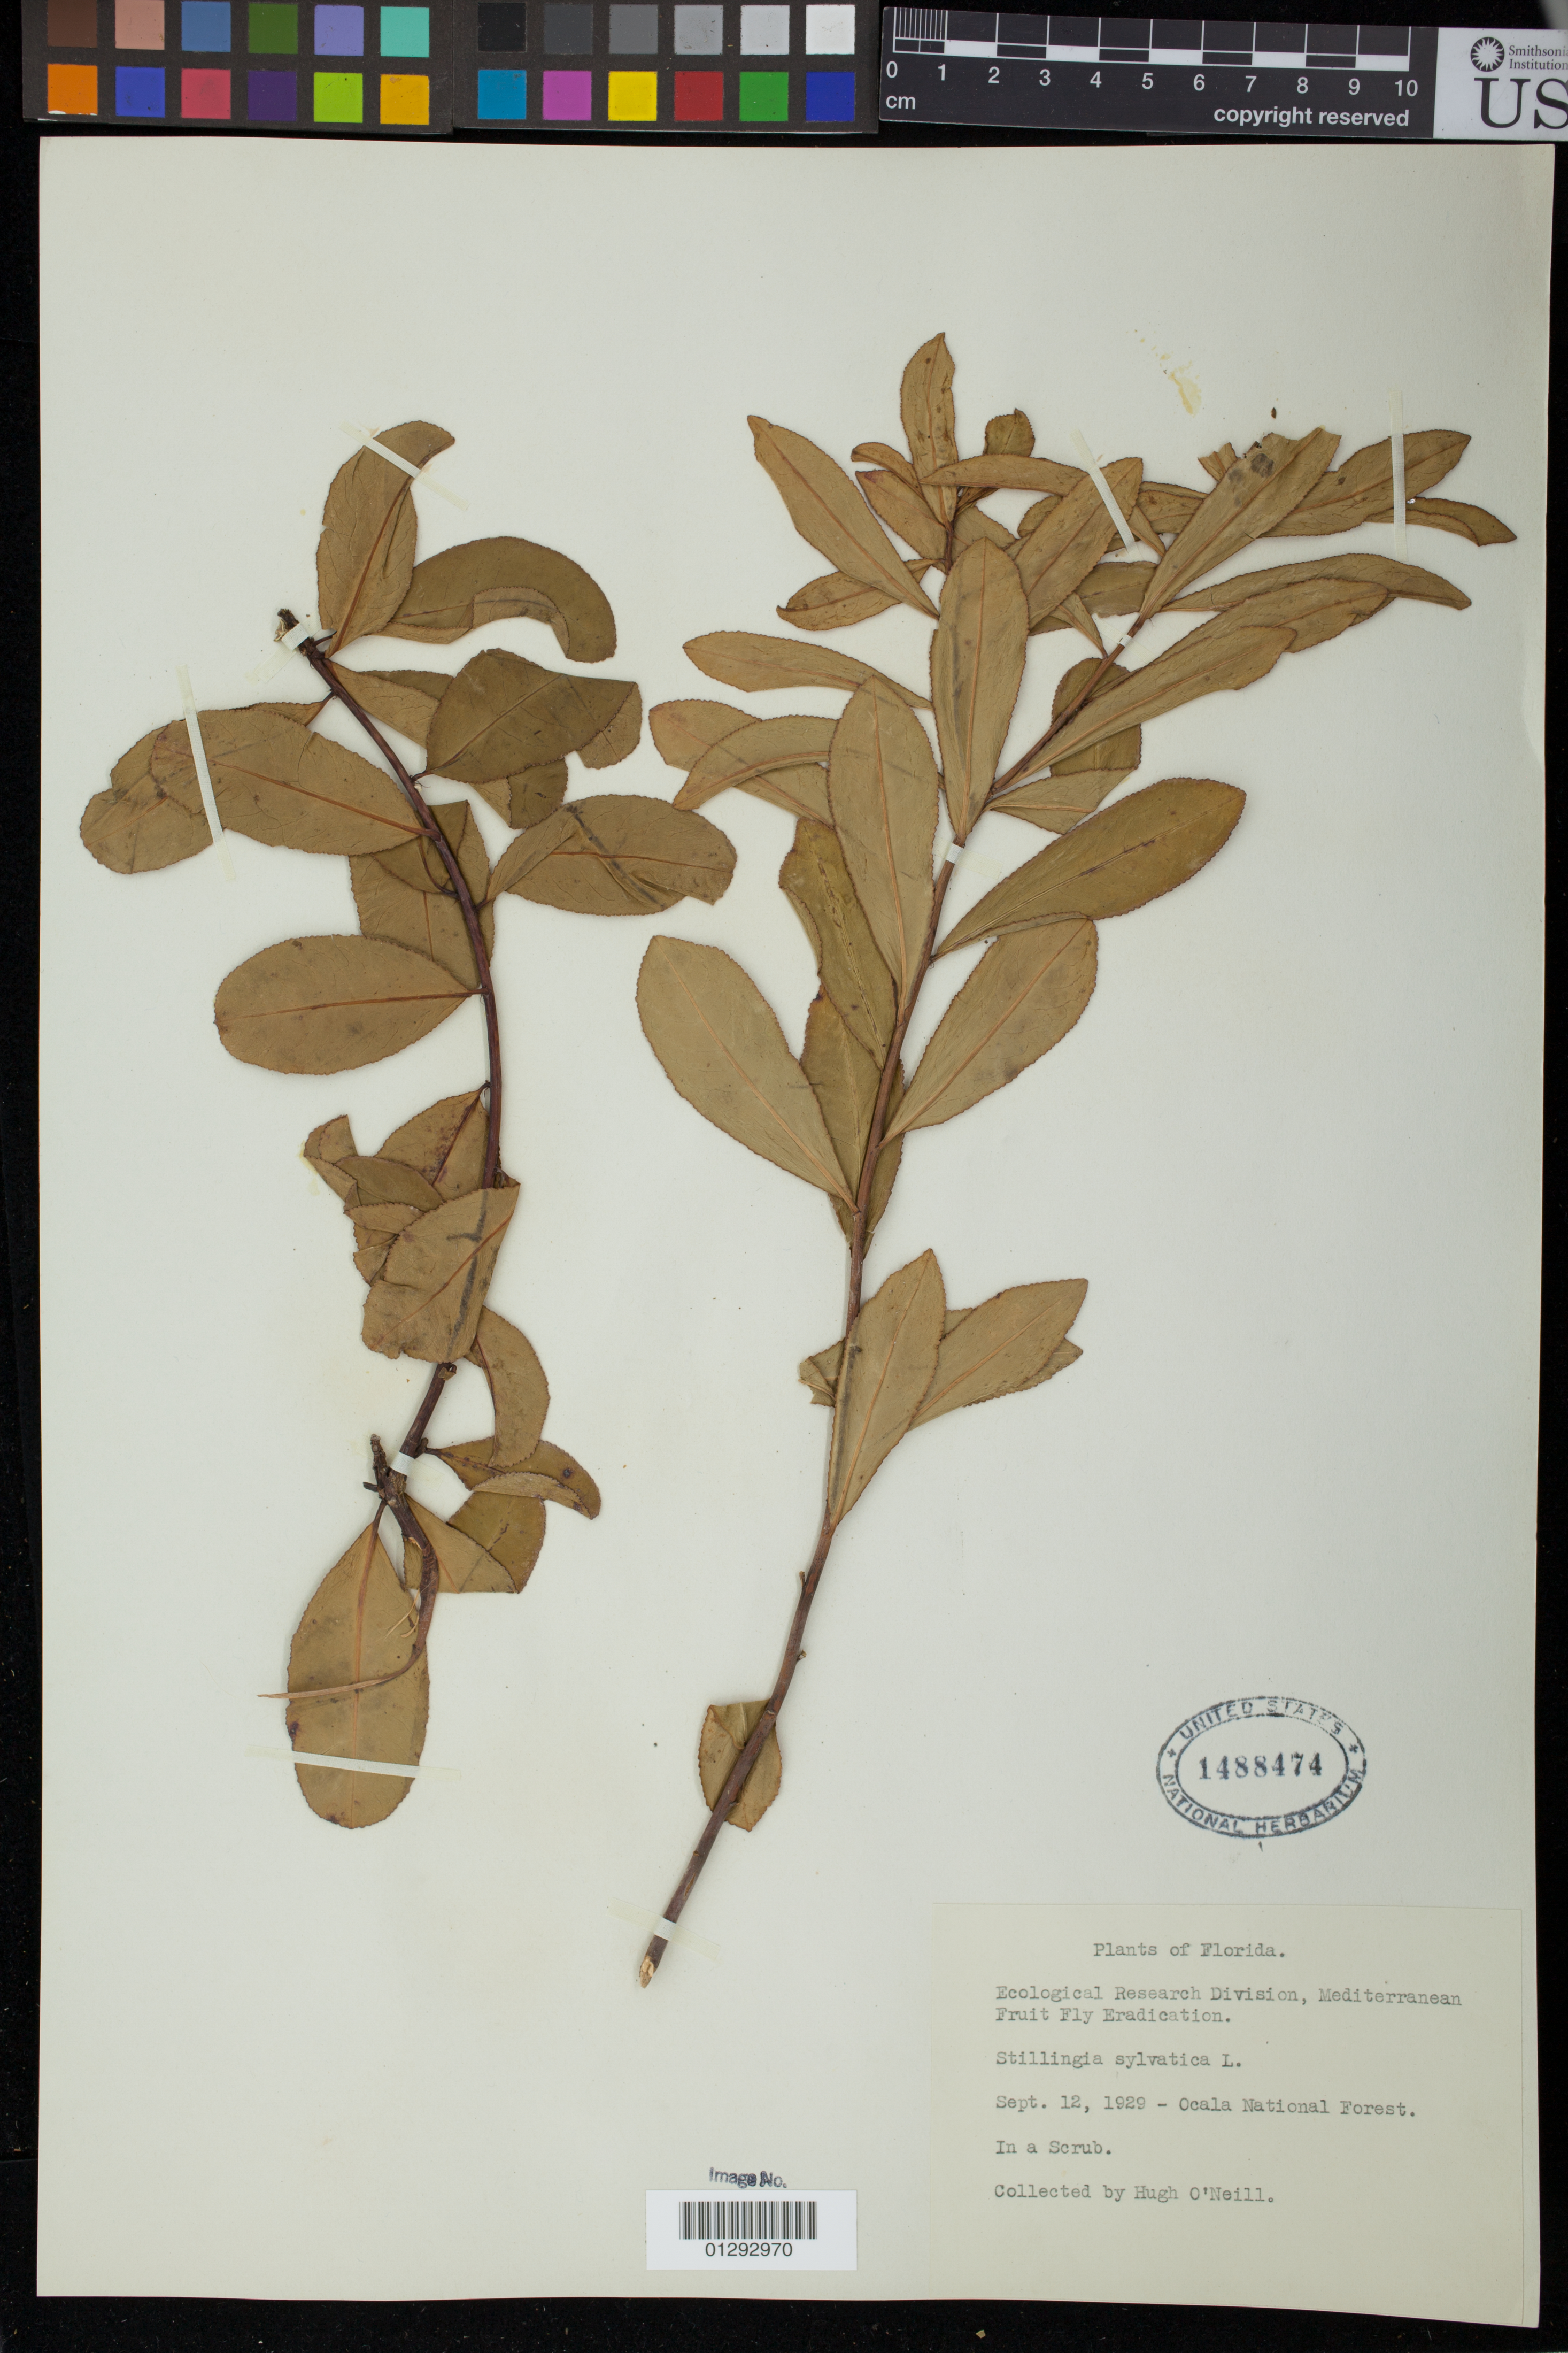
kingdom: Plantae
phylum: Tracheophyta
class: Magnoliopsida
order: Malpighiales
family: Euphorbiaceae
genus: Stillingia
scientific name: Stillingia sylvatica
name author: L.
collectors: H. T. O' Neill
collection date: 1929-09-12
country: United States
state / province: Florida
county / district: Marion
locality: Ocala National Forest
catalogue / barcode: US 1488474